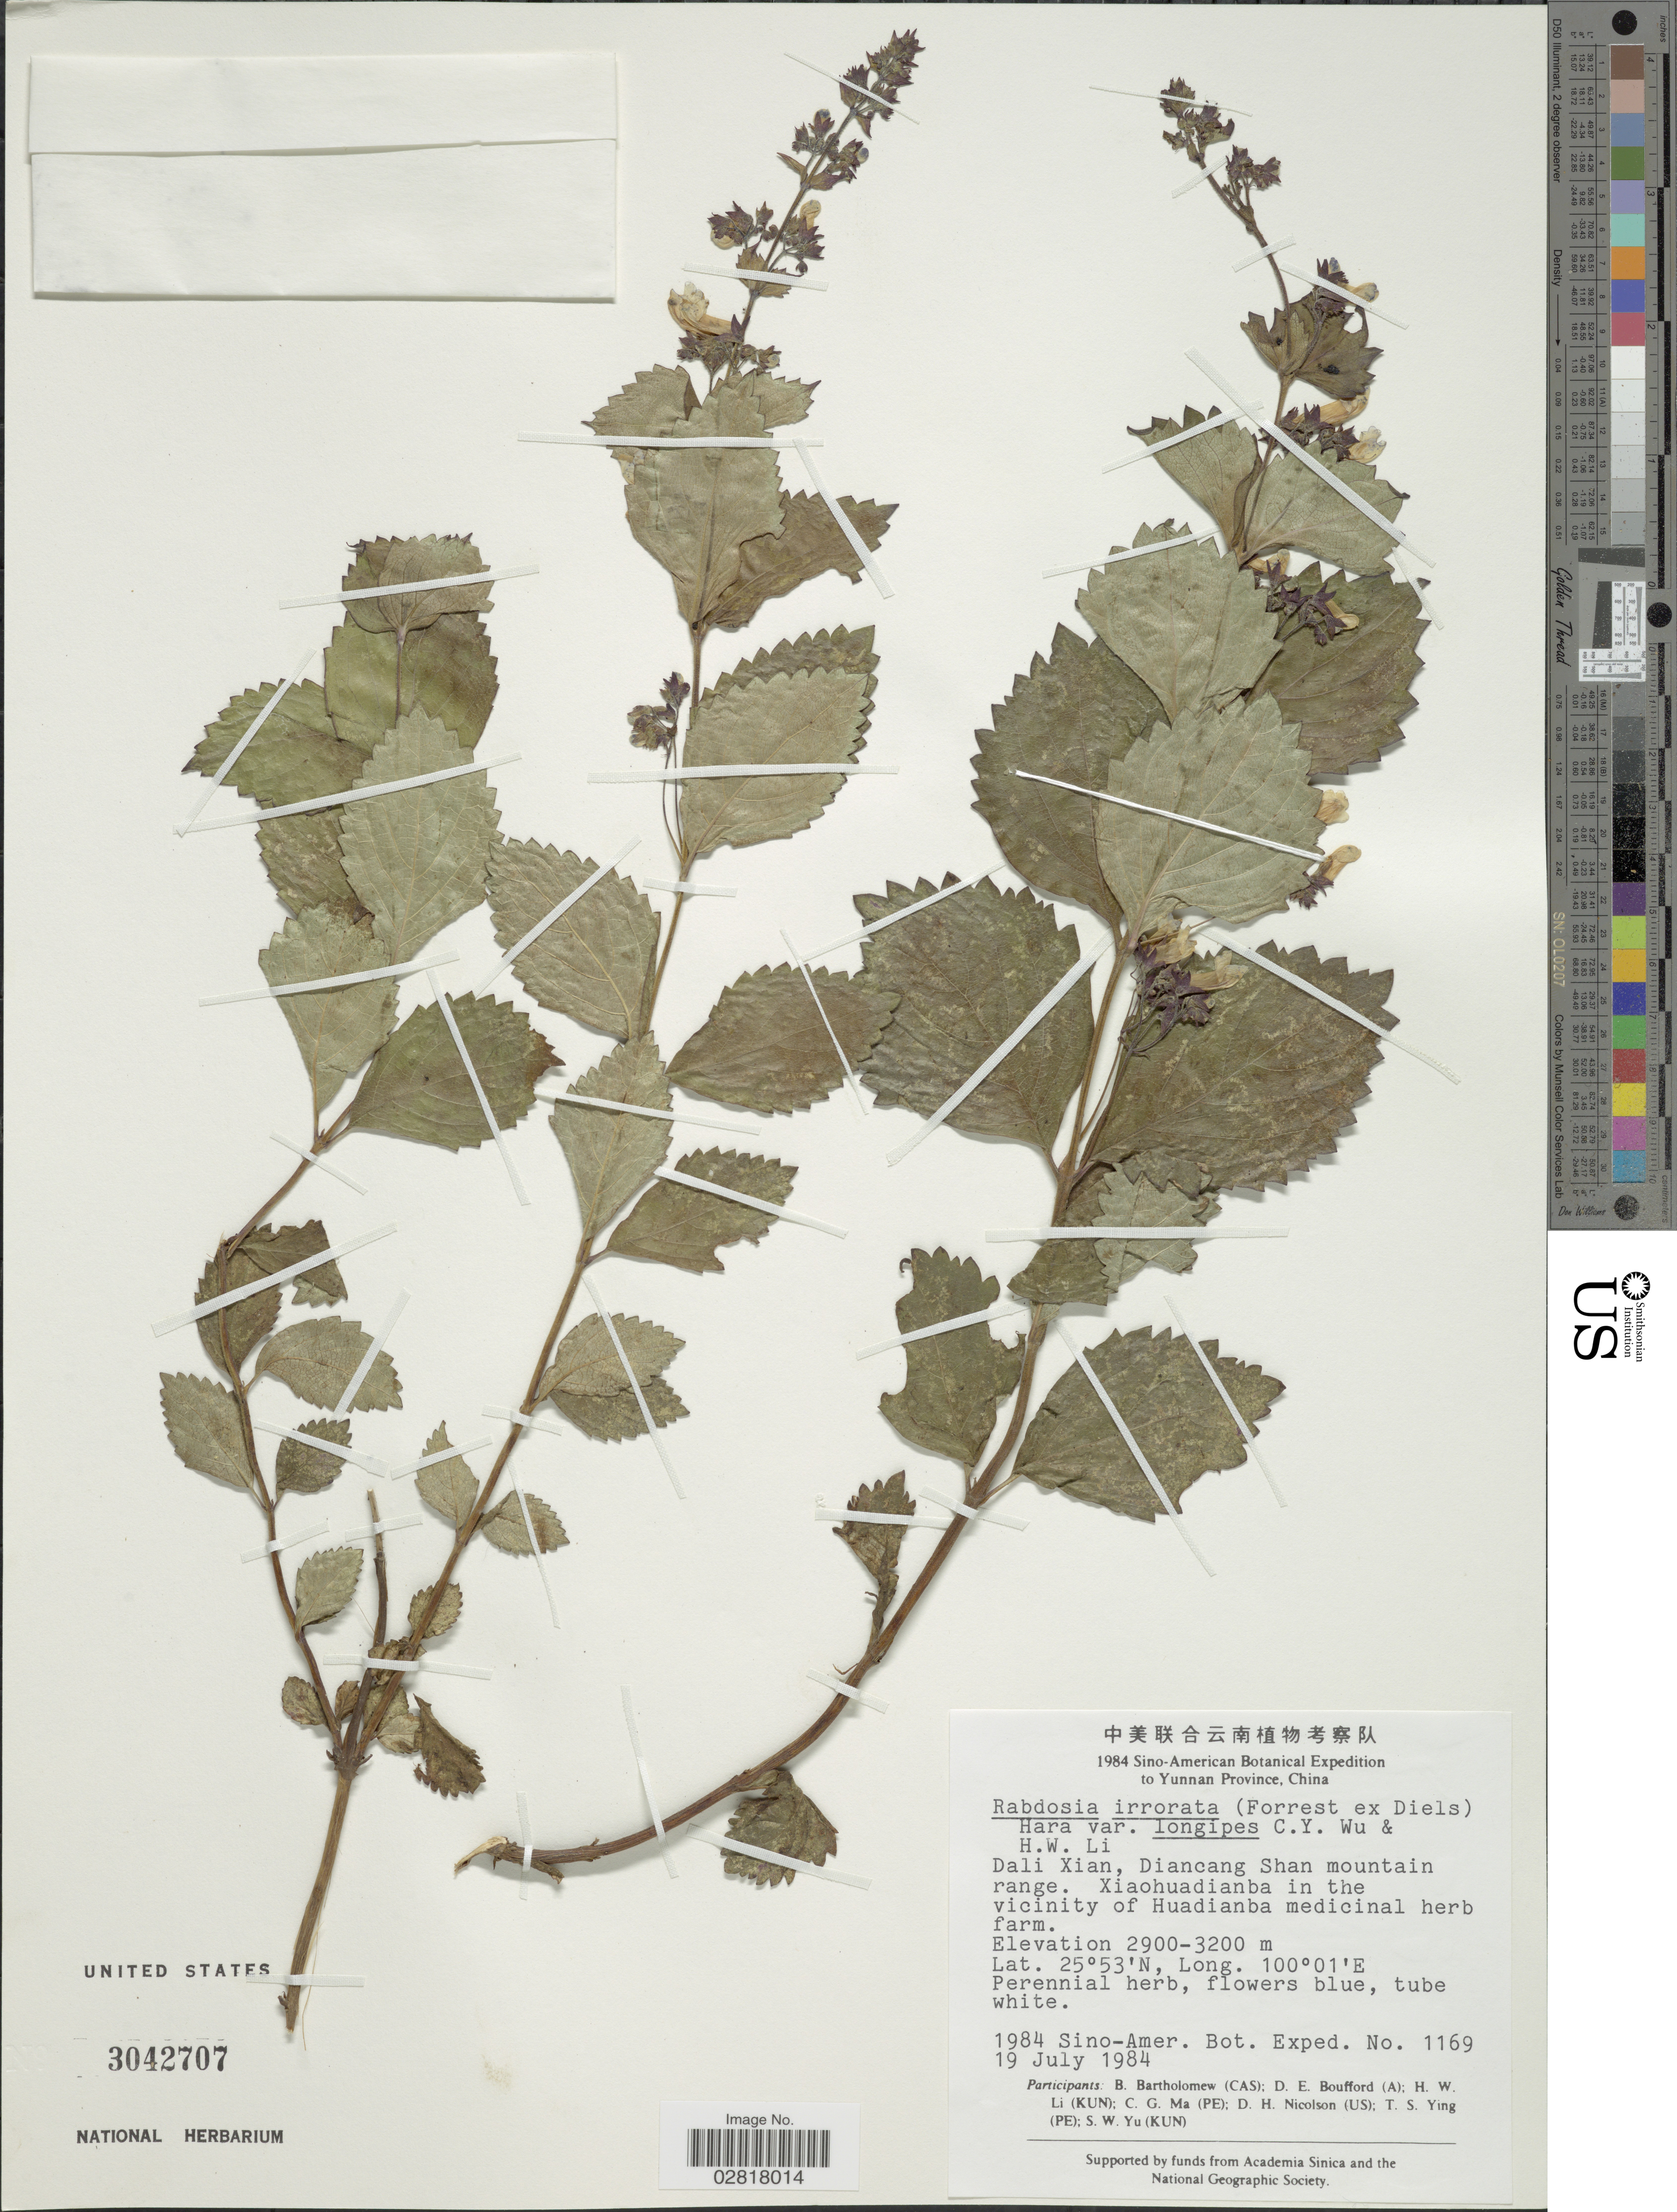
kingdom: Plantae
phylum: Tracheophyta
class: Magnoliopsida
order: Lamiales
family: Lamiaceae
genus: Plectranthus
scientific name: Plectranthus irroratus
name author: Forrest ex Diels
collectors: Sino-Amer. Bot. Exped. 1984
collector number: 1169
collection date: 1984-07-19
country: China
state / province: Yunnan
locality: Dali Xian, Diancang Shan mountain range, Xiaohuadianba in the vicinity of Huadianba medicinal herb farm.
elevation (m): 2900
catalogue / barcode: US 3042707